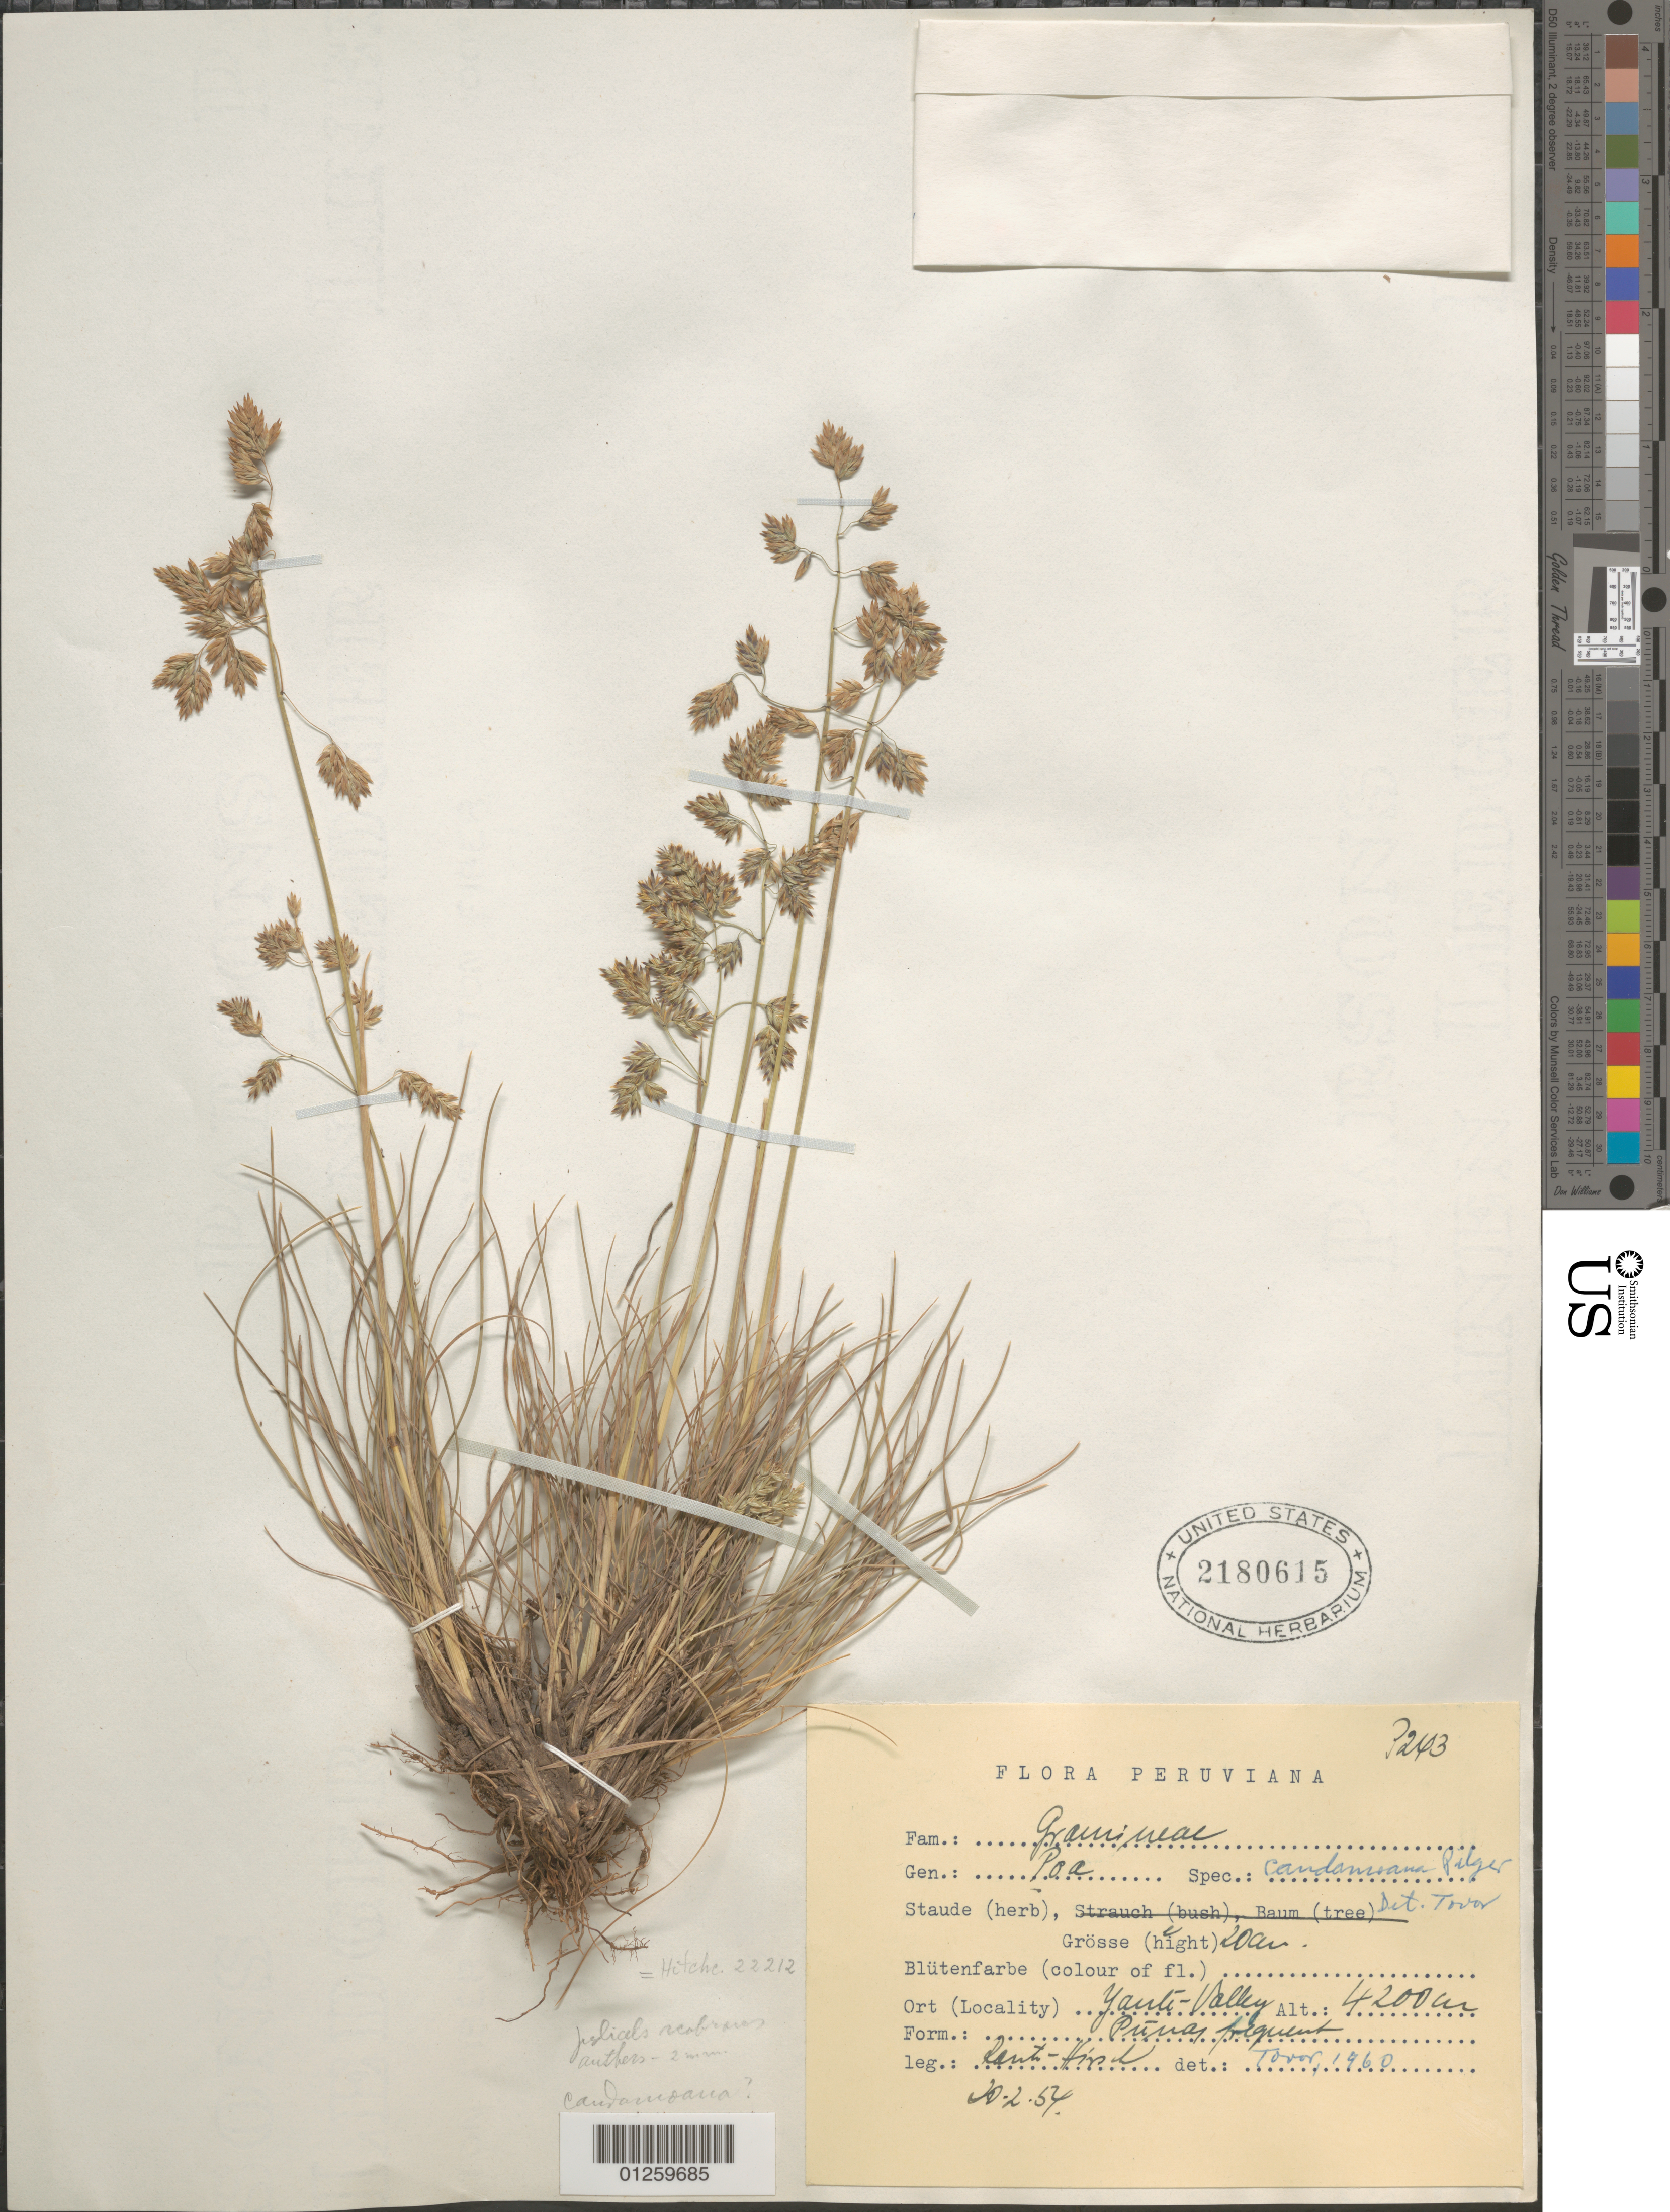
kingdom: Plantae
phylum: Tracheophyta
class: Liliopsida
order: Poales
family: Poaceae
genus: Poa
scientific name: Poa candamoana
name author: Pilg.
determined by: Soreng, Robert J., Research Associate (BOT), Smithsonian Institution - National Museum of Natural History (UNITED STATES)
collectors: Rahu & Hirsch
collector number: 243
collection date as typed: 20-2-54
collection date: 1954-02-20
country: Peru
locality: Youtei-Valley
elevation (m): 4200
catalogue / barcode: US 2180615